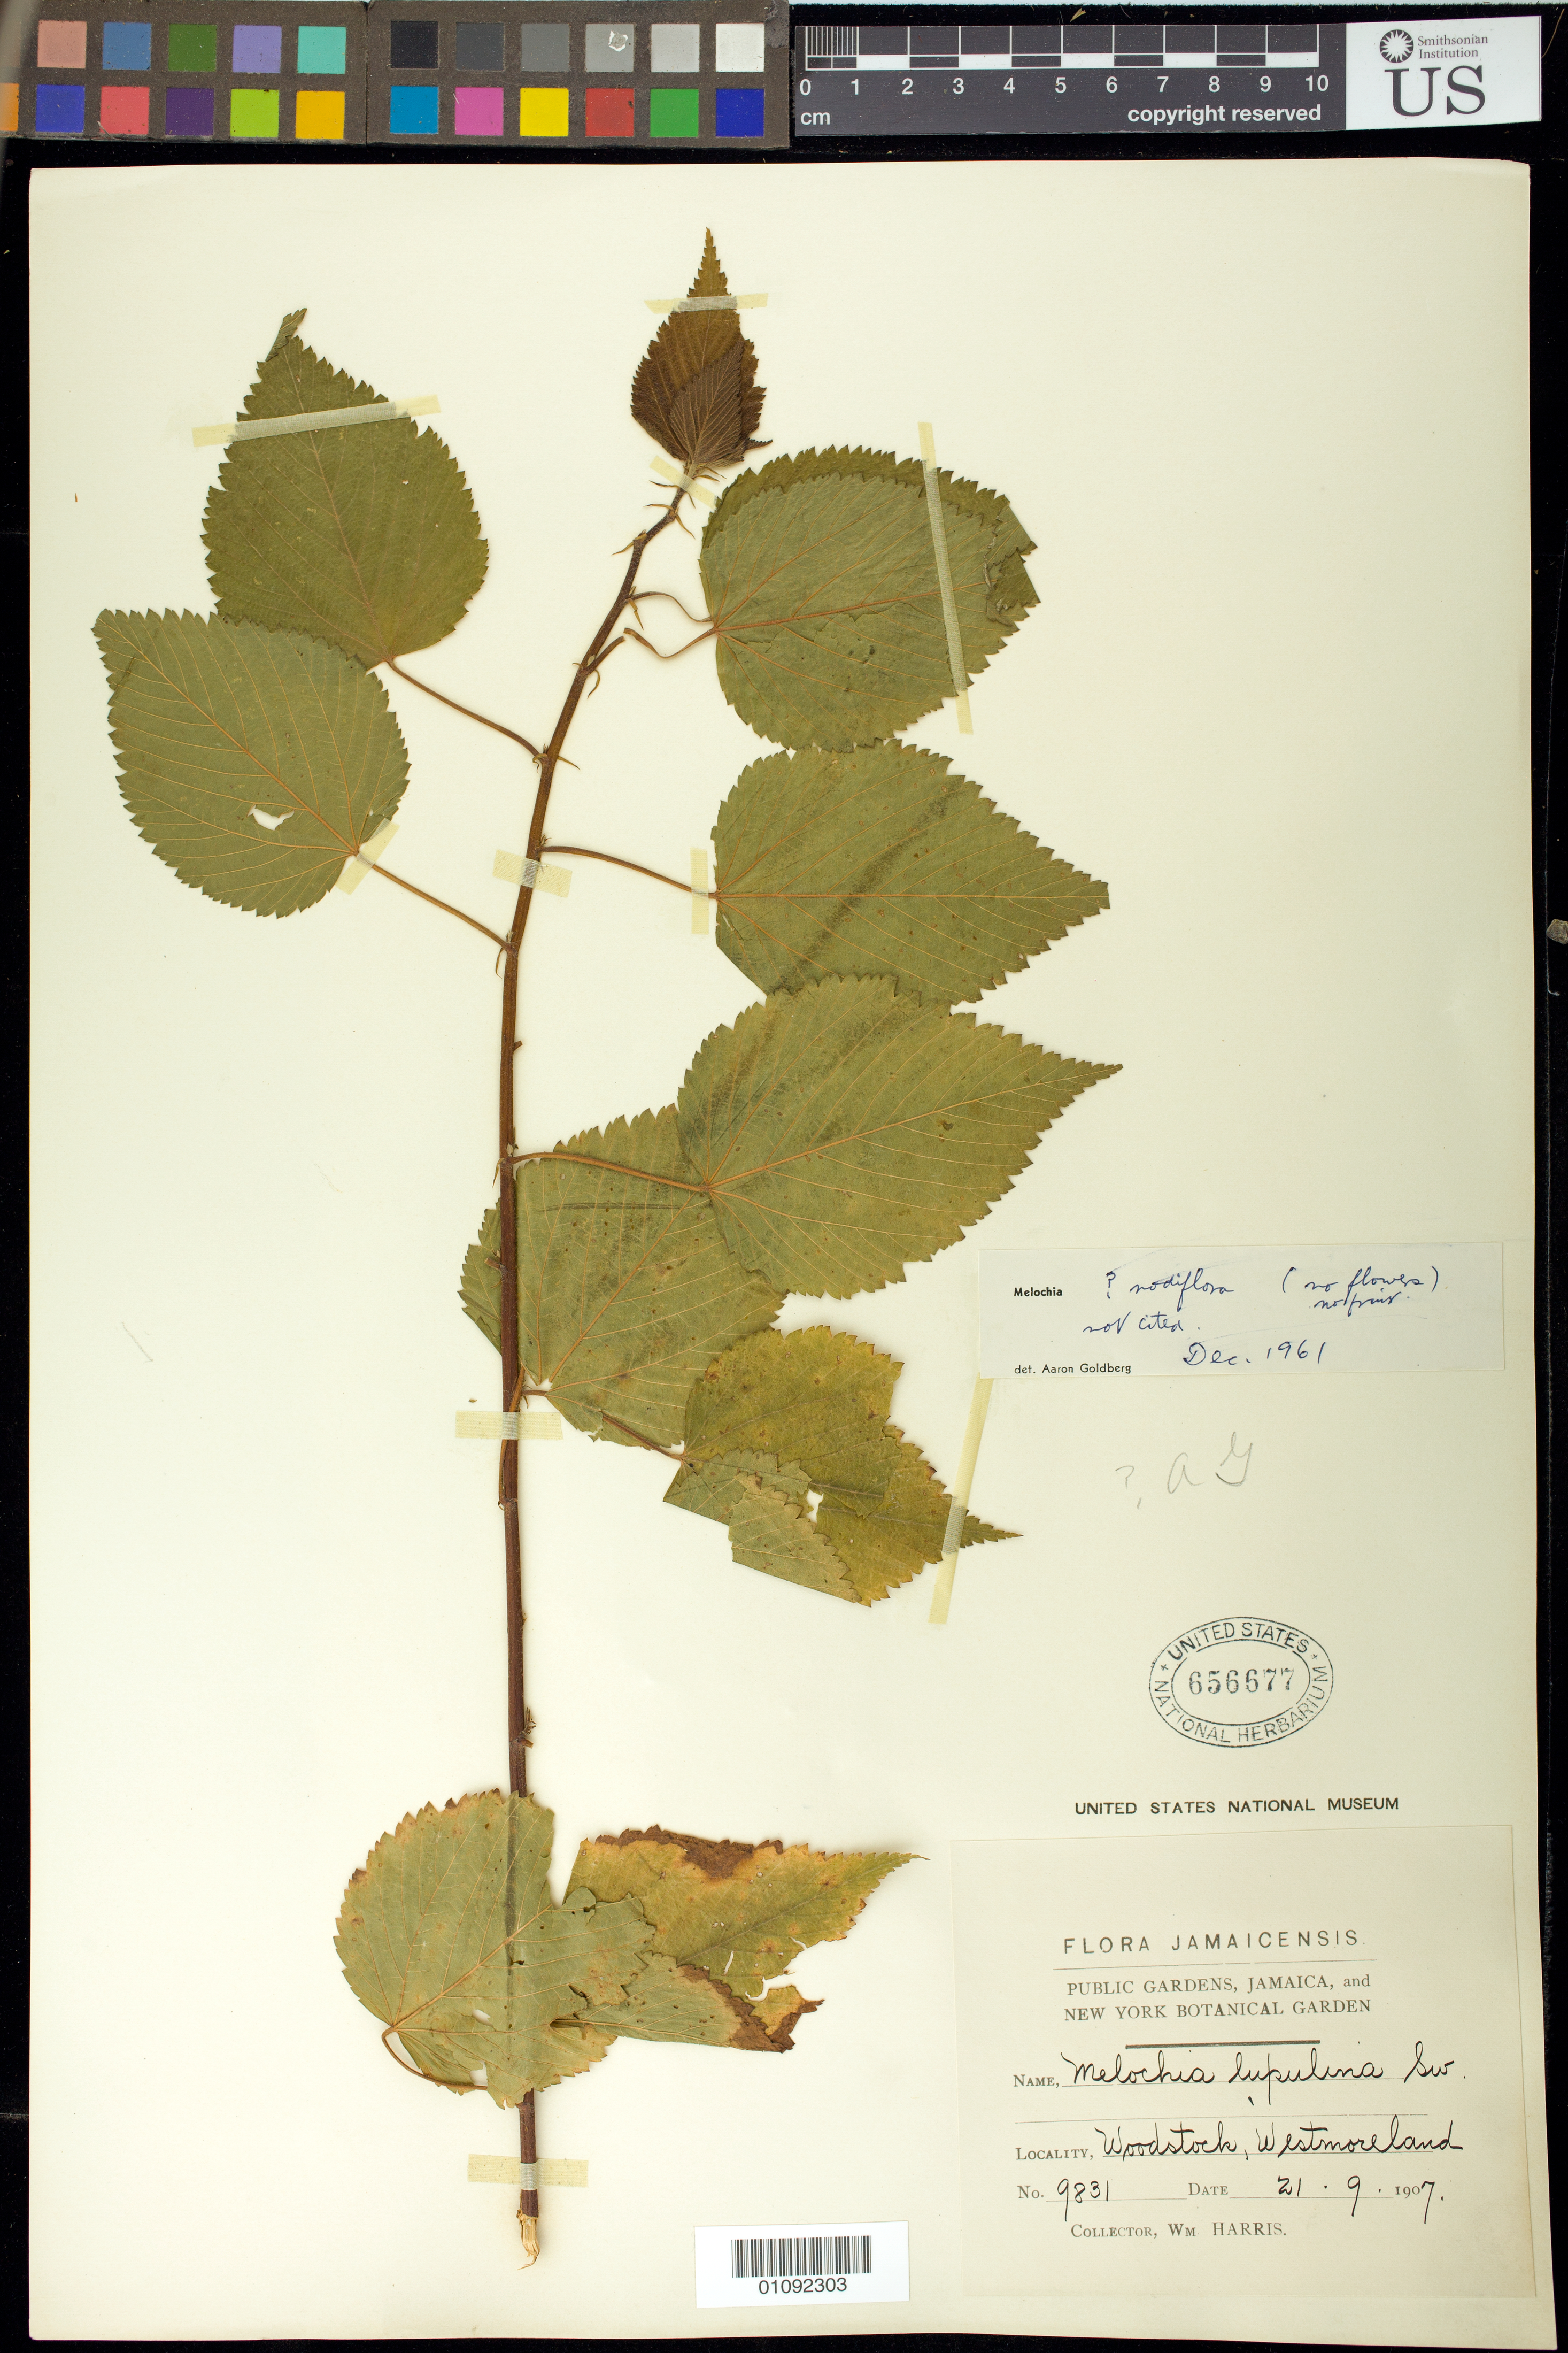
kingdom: Plantae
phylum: Tracheophyta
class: Magnoliopsida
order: Malvales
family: Malvaceae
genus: Melochia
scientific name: Melochia nodiflora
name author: Sw.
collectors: W. Harris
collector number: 9831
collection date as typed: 21 Sep 1907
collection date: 1907-09-21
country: Jamaica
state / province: Westmoreland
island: Jamaica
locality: Woodstock, Westmoreland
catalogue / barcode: US 656677